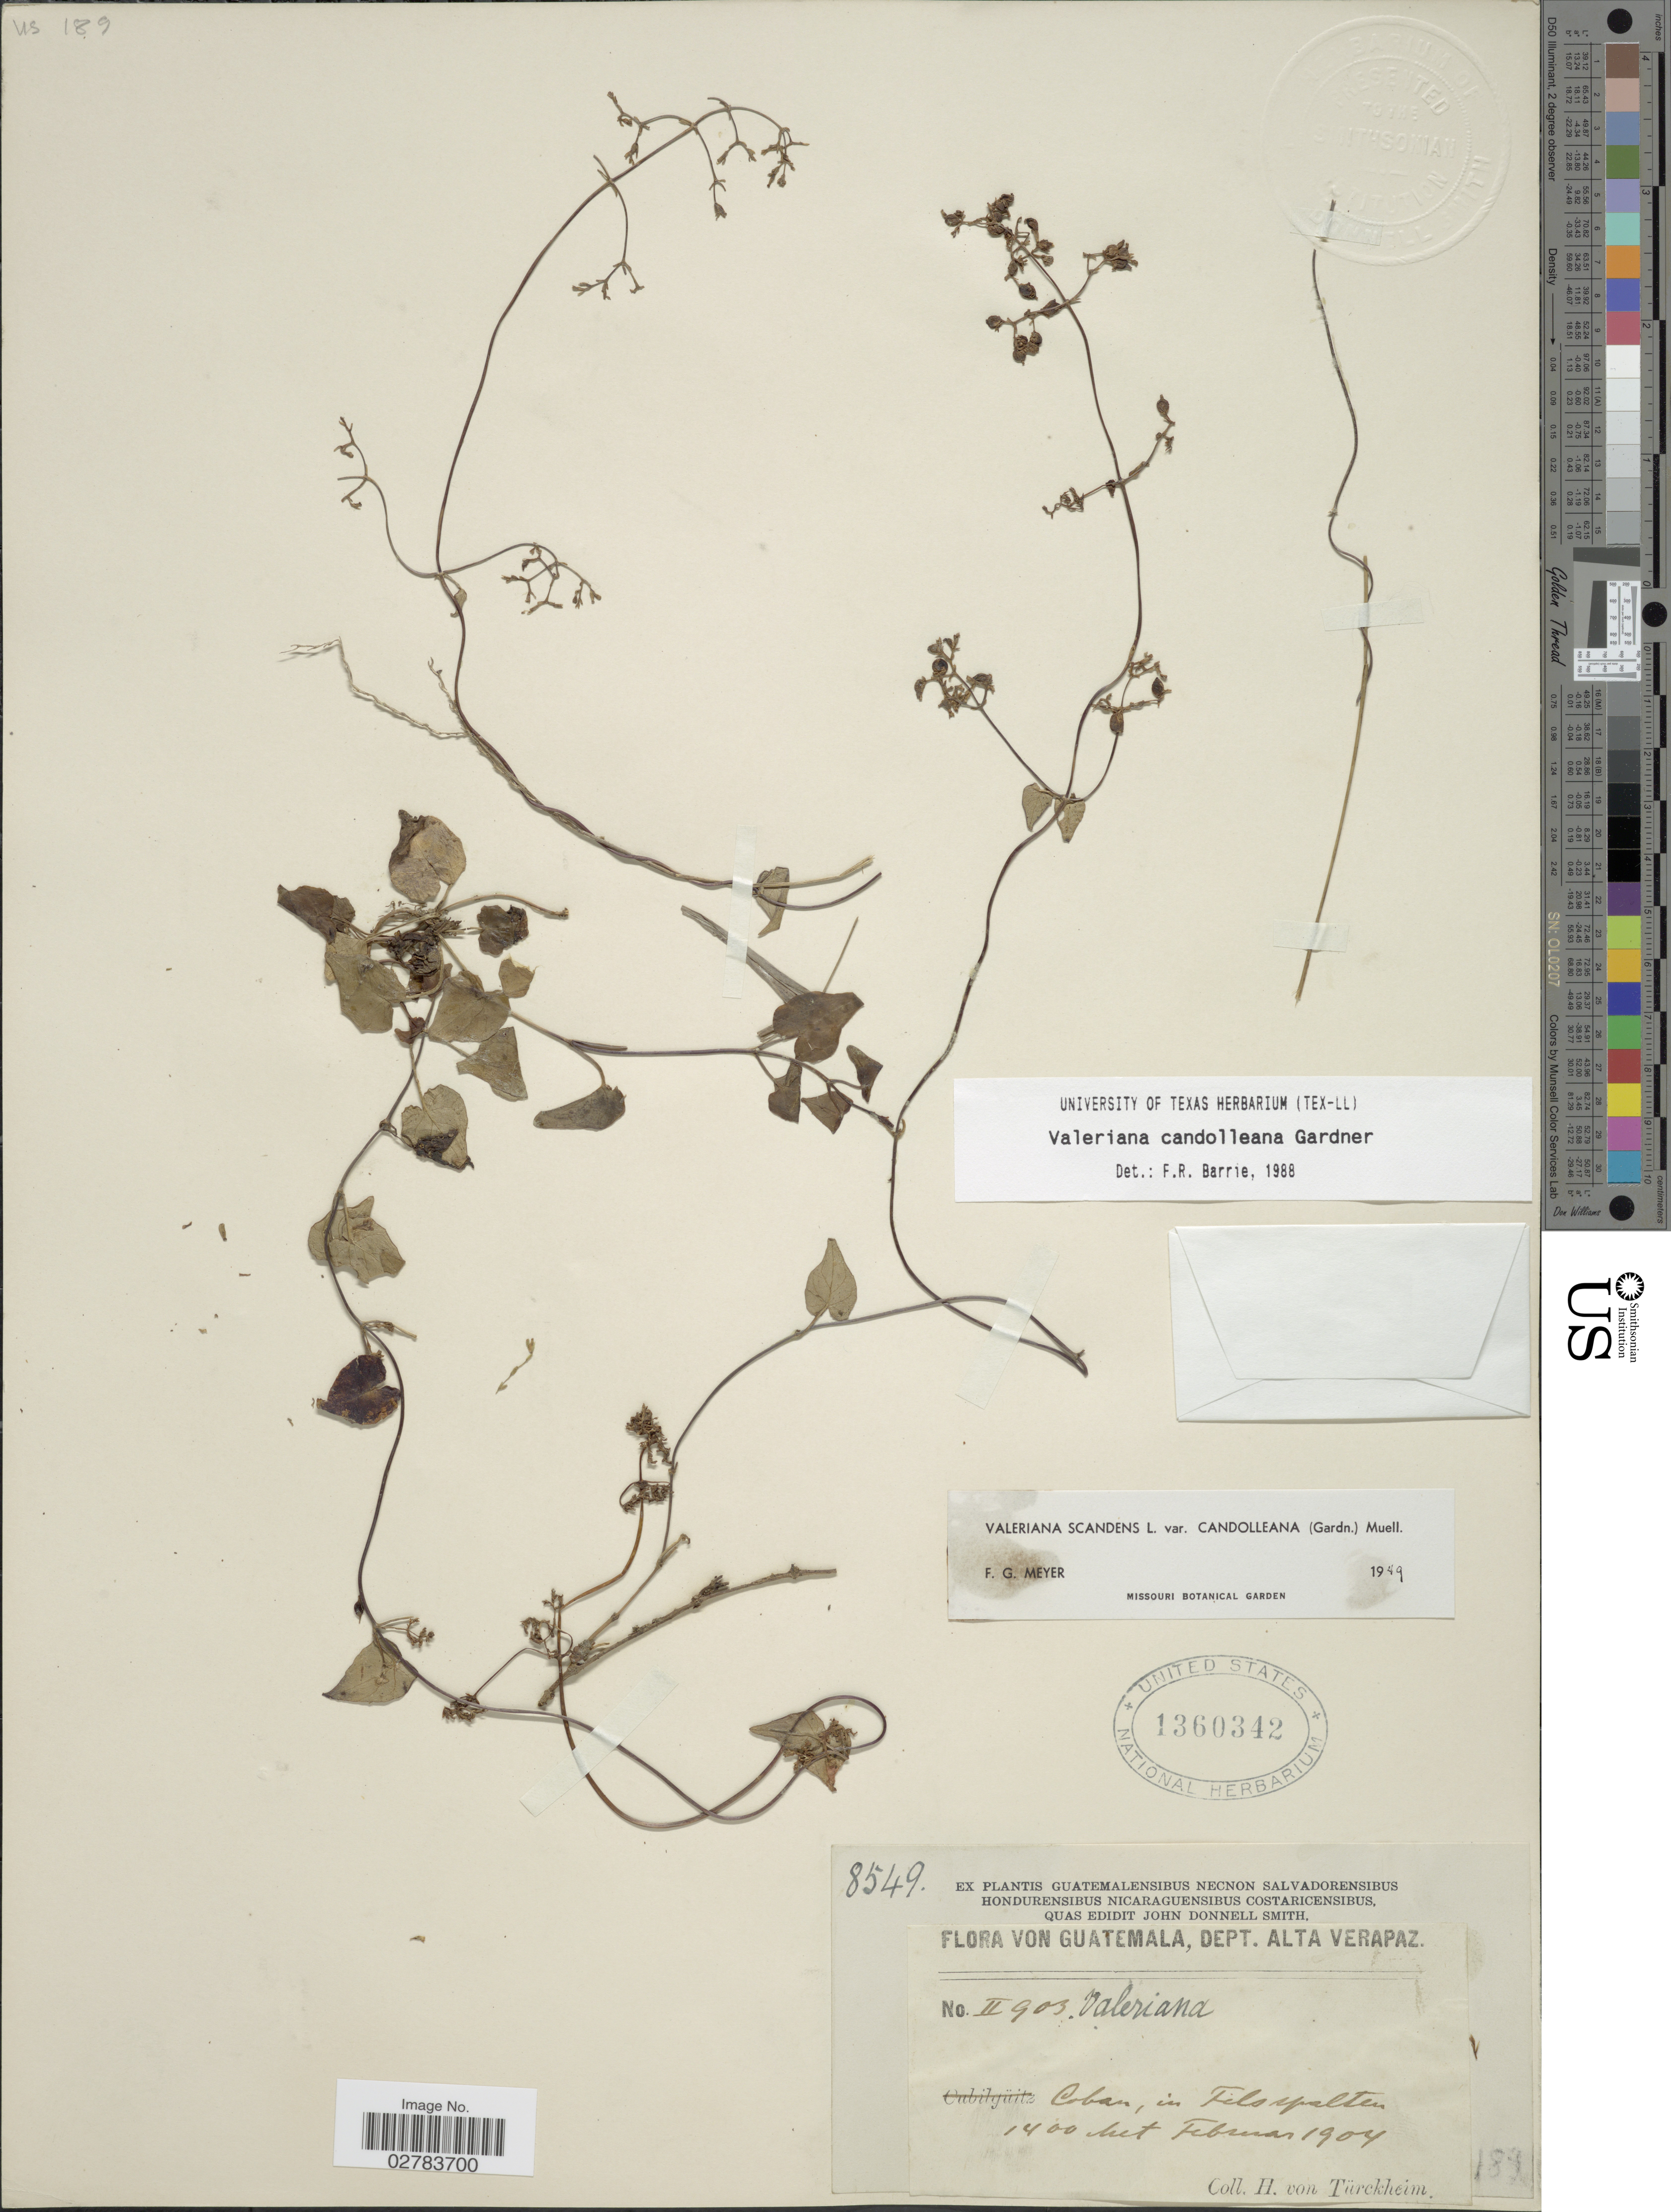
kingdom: Plantae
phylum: Tracheophyta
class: Magnoliopsida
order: Dipsacales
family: Caprifoliaceae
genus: Valeriana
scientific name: Valeriana candolleana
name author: Gardner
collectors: H. von Türckheim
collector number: II903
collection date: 1904-02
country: Guatemala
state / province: Alta Verapaz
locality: Cobán, in felsspalten [in crevices]. Dept. Alta Verapaz.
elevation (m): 1400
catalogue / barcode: US 1360342